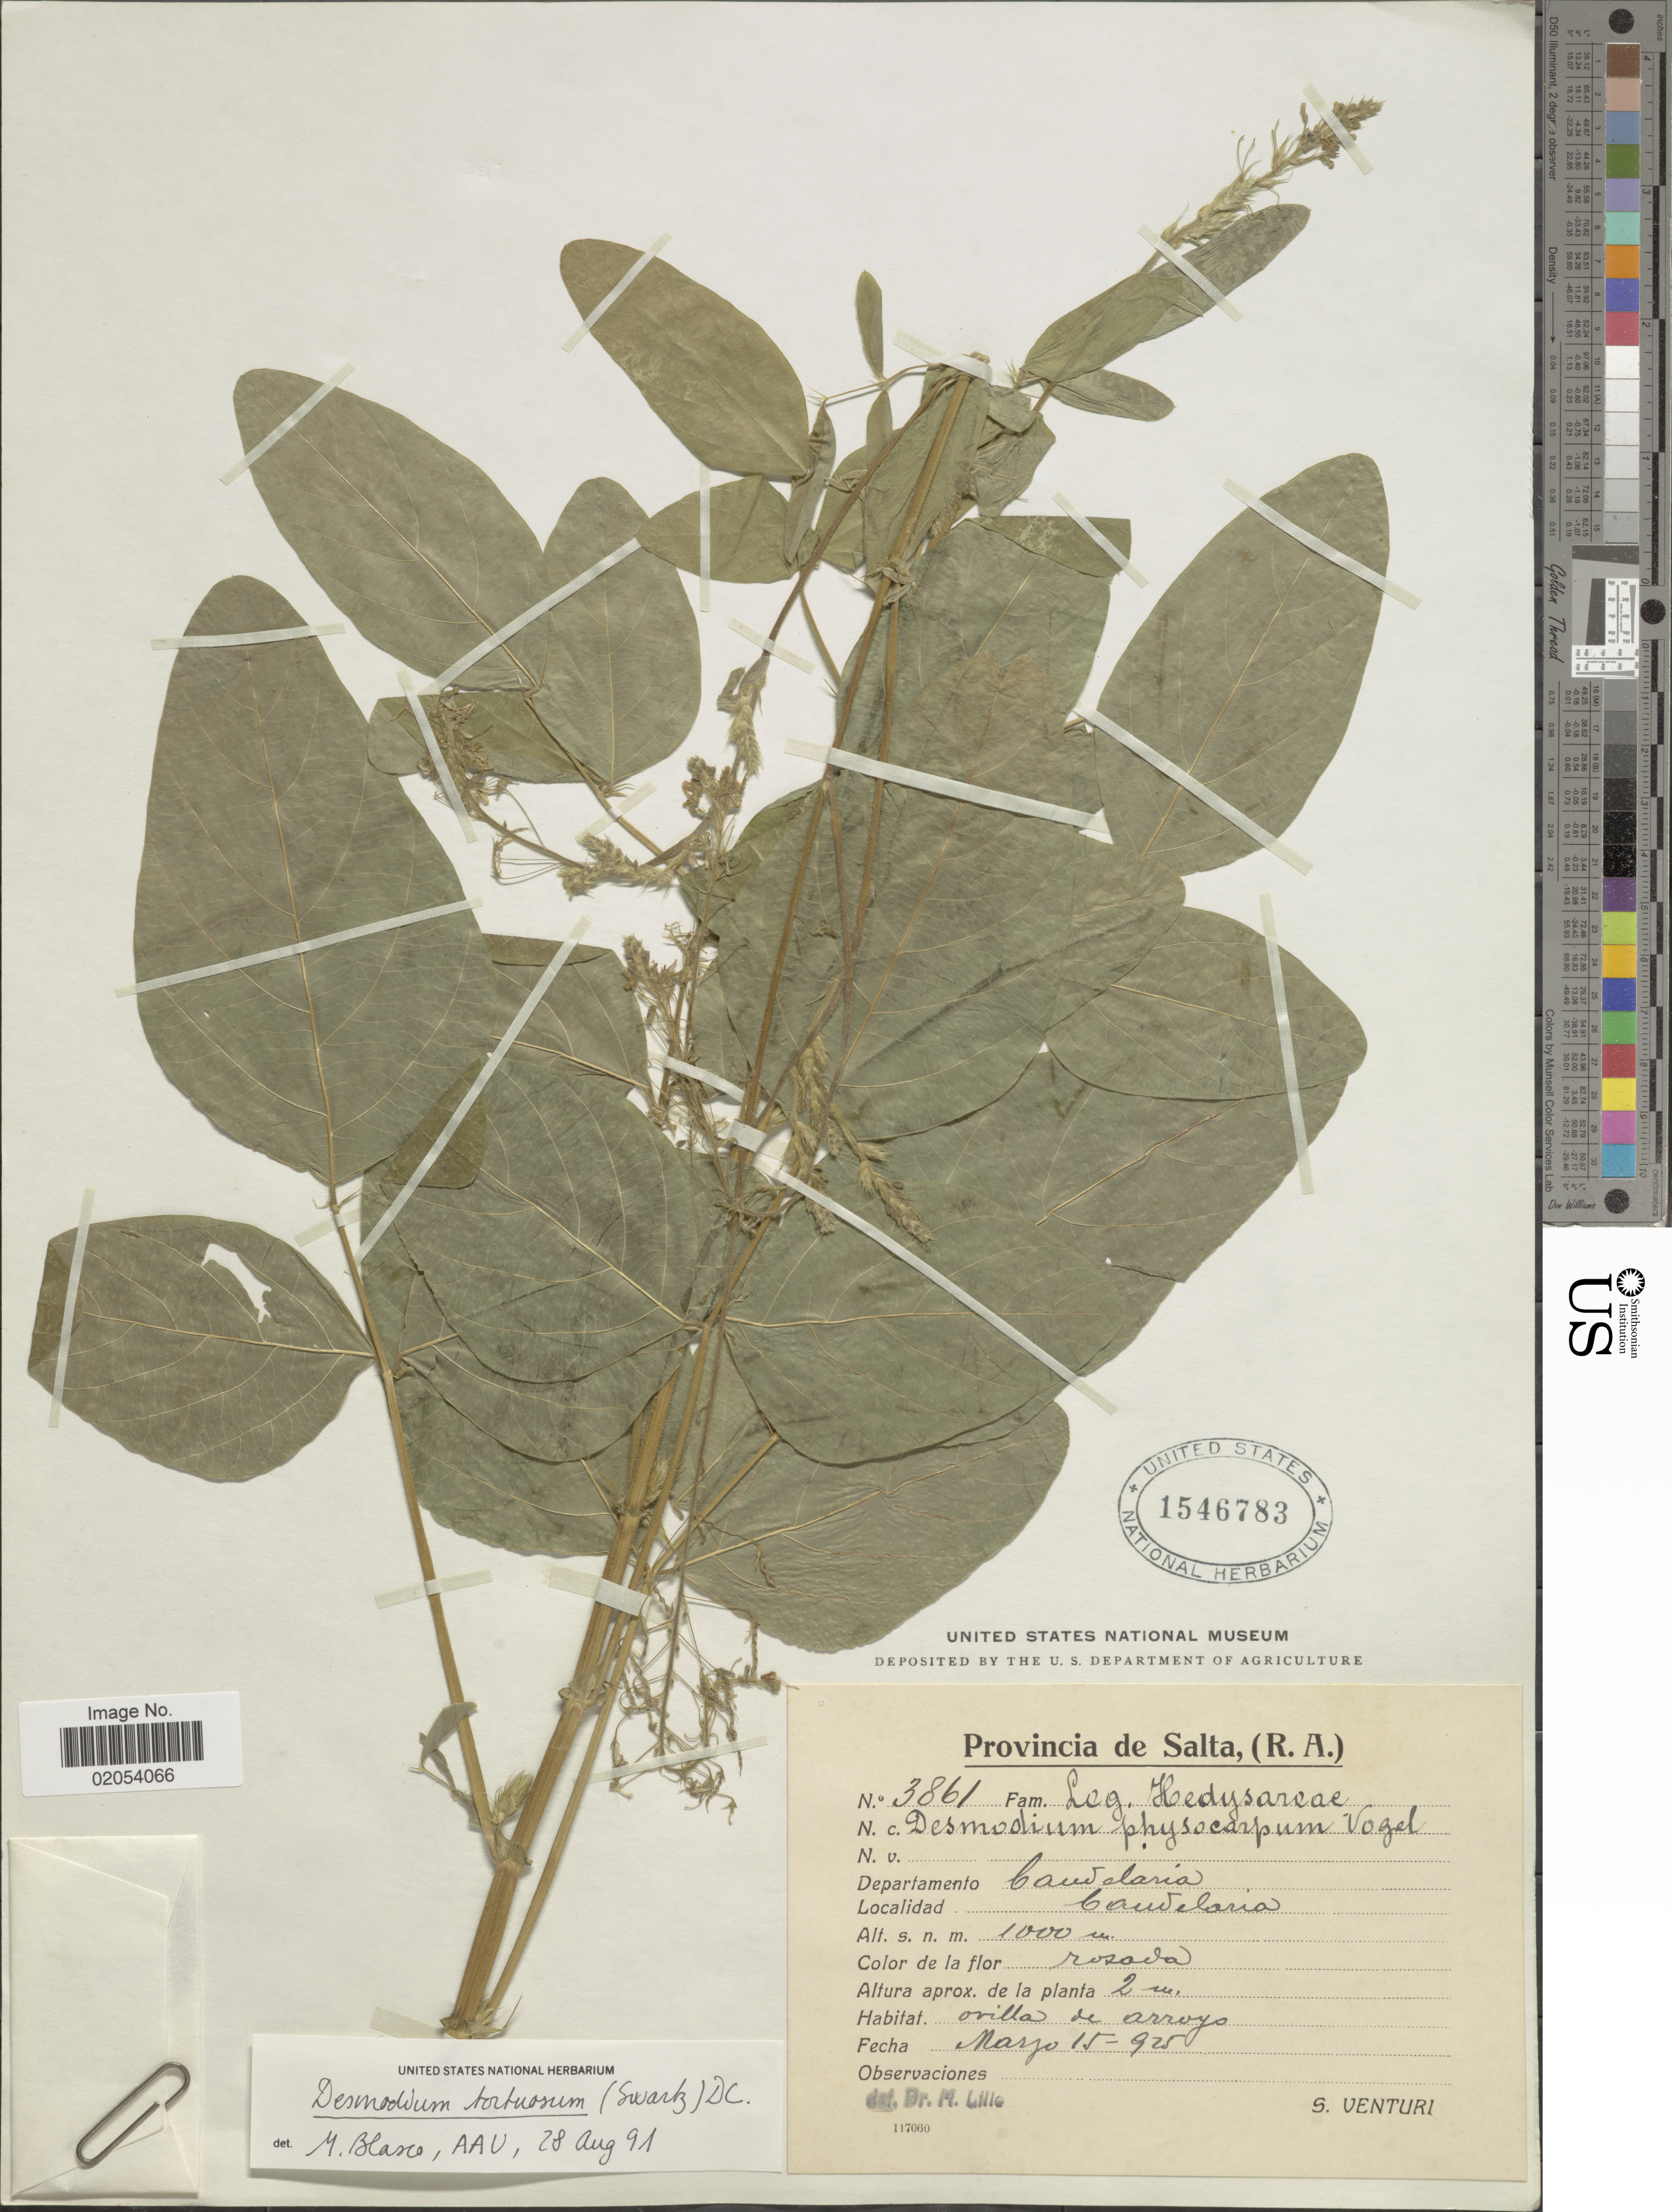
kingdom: Plantae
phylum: Tracheophyta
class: Magnoliopsida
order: Fabales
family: Fabaceae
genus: Desmodium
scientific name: Desmodium tortuosum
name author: (Sw.) DC.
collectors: S. Venturi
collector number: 3861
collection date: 1925-03-15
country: Argentina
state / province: Salta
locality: (R. A.). Departamento Candelaria, Candelaria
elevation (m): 1000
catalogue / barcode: US 1546783